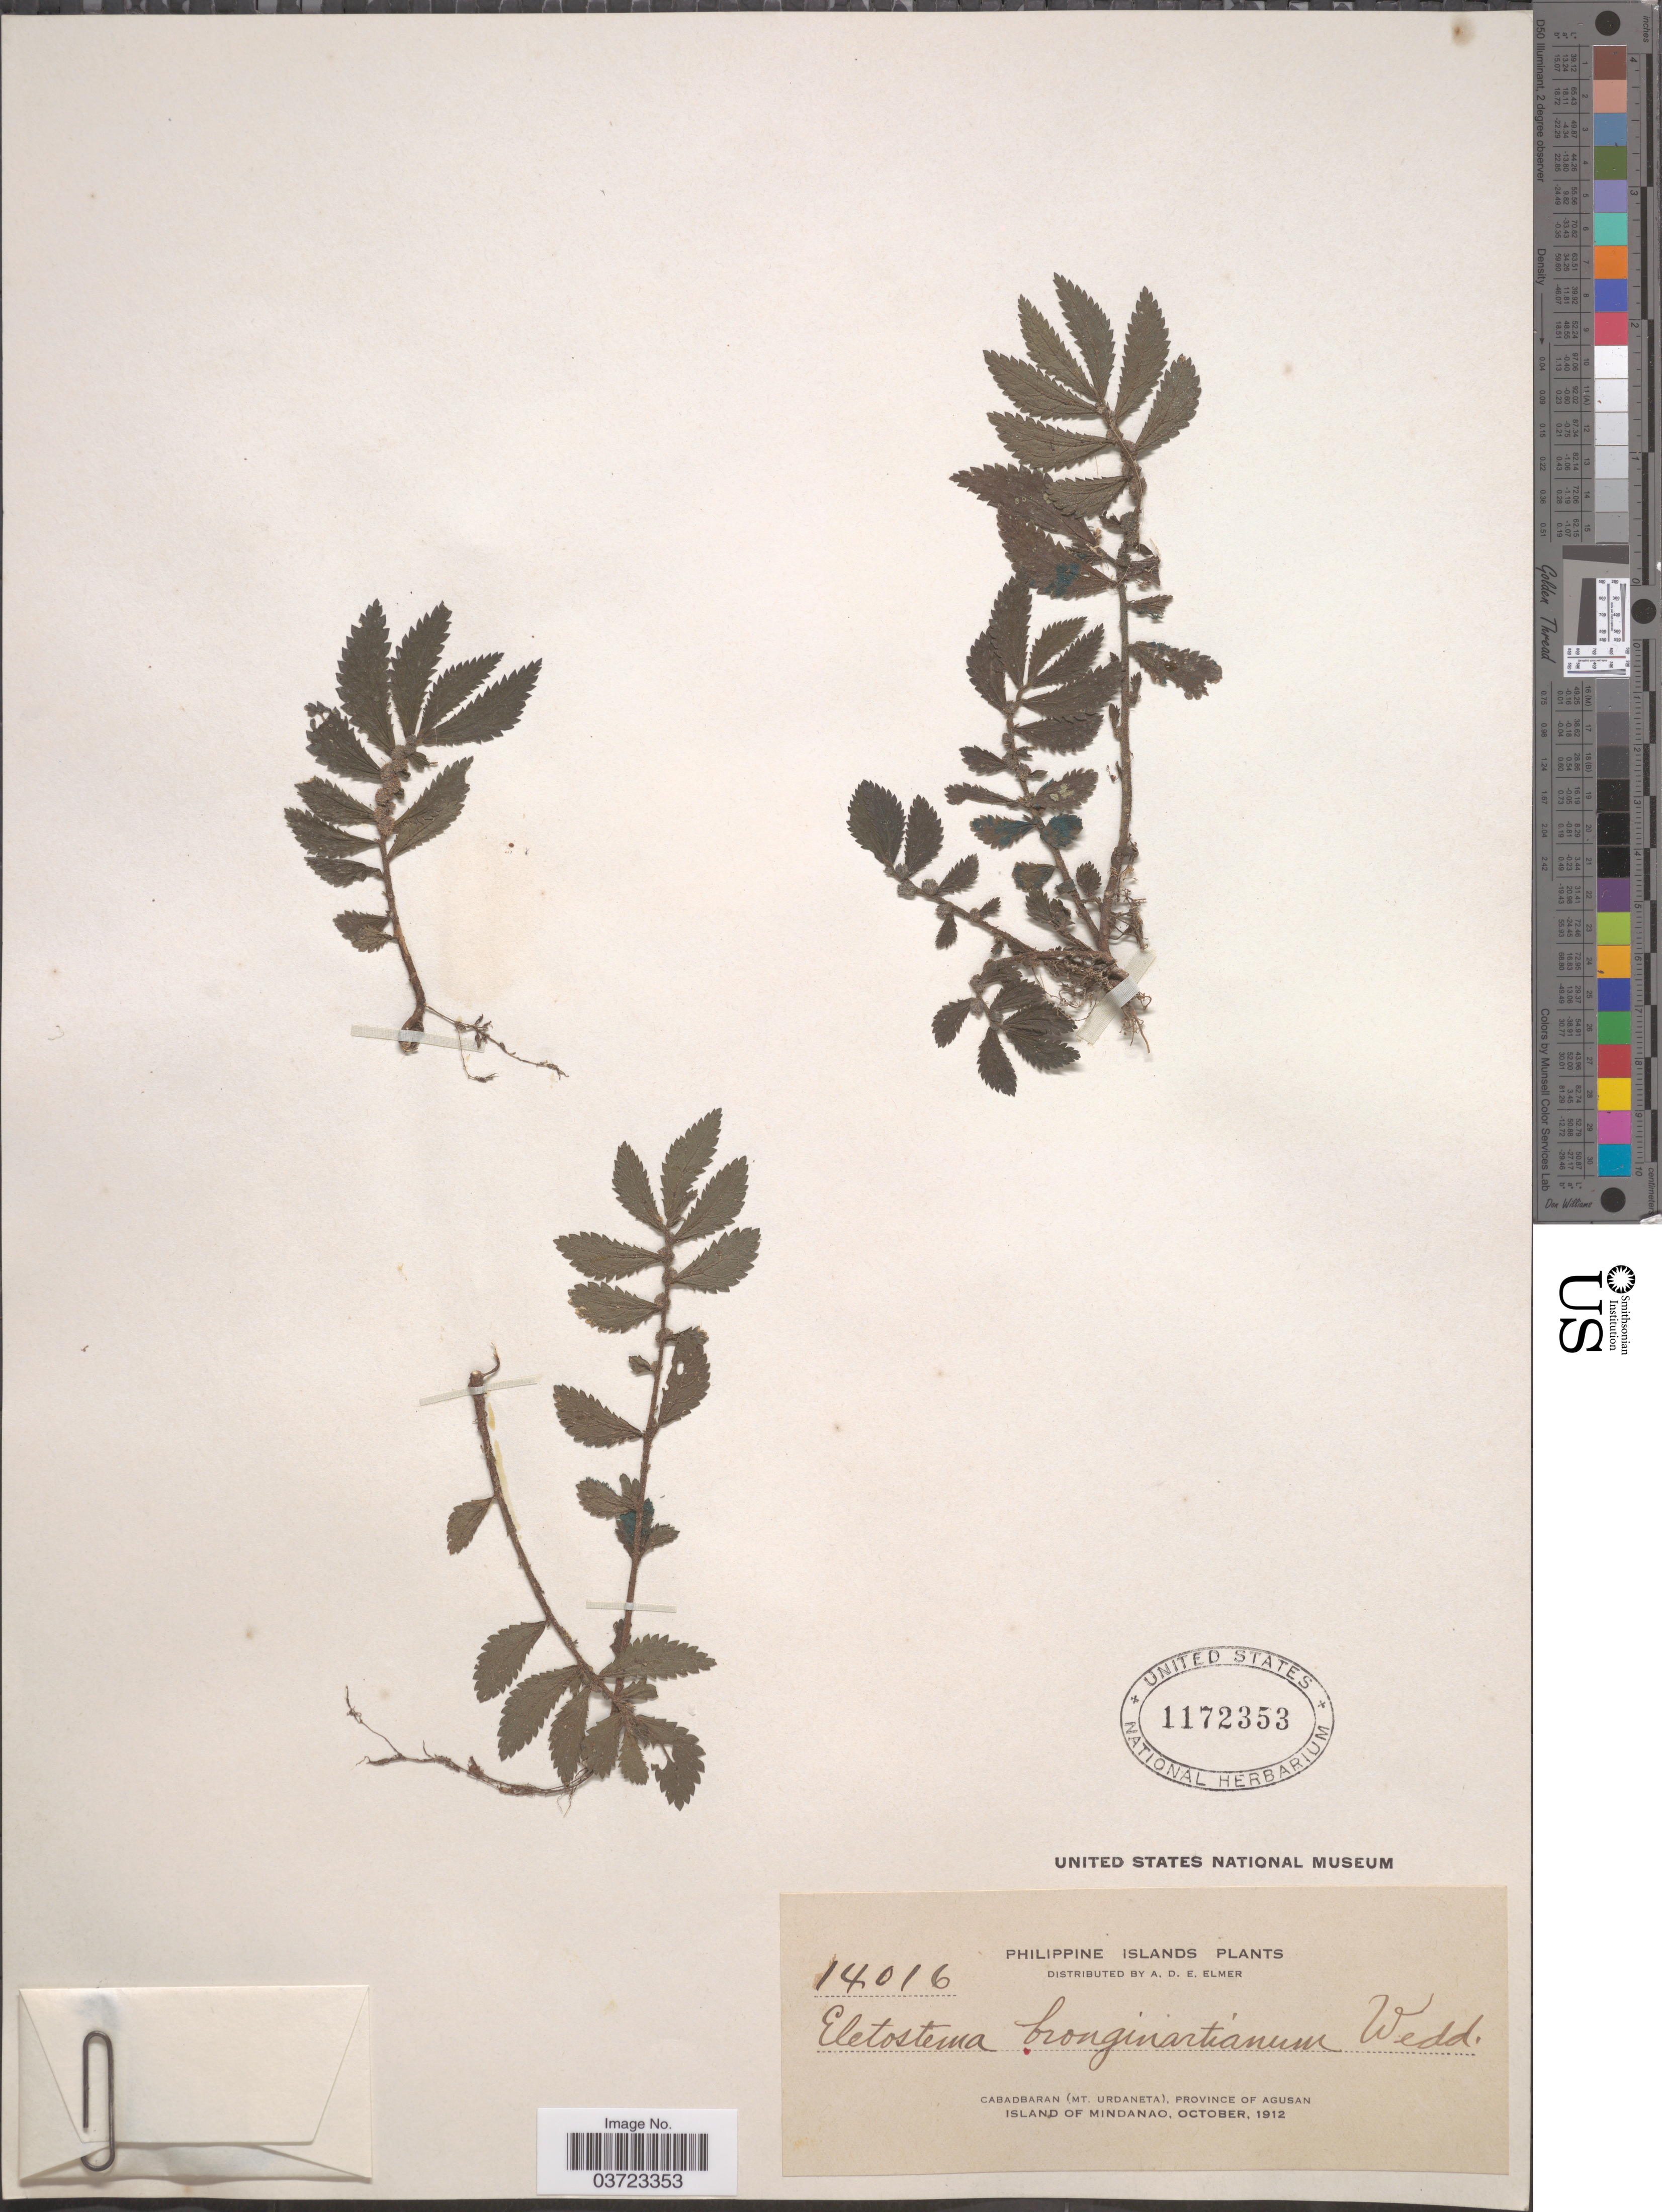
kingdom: Plantae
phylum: Tracheophyta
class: Magnoliopsida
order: Rosales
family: Urticaceae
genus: Elatostema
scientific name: Elatostema brongniartianum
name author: Wedd.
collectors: A. D. E. Elmer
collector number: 14016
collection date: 1912-10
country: Philippines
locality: Philippine Islands. Cabadbaran (Mt. Urdaneta), Province of Agusan. Island of Mindanao.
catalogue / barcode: US 1172353